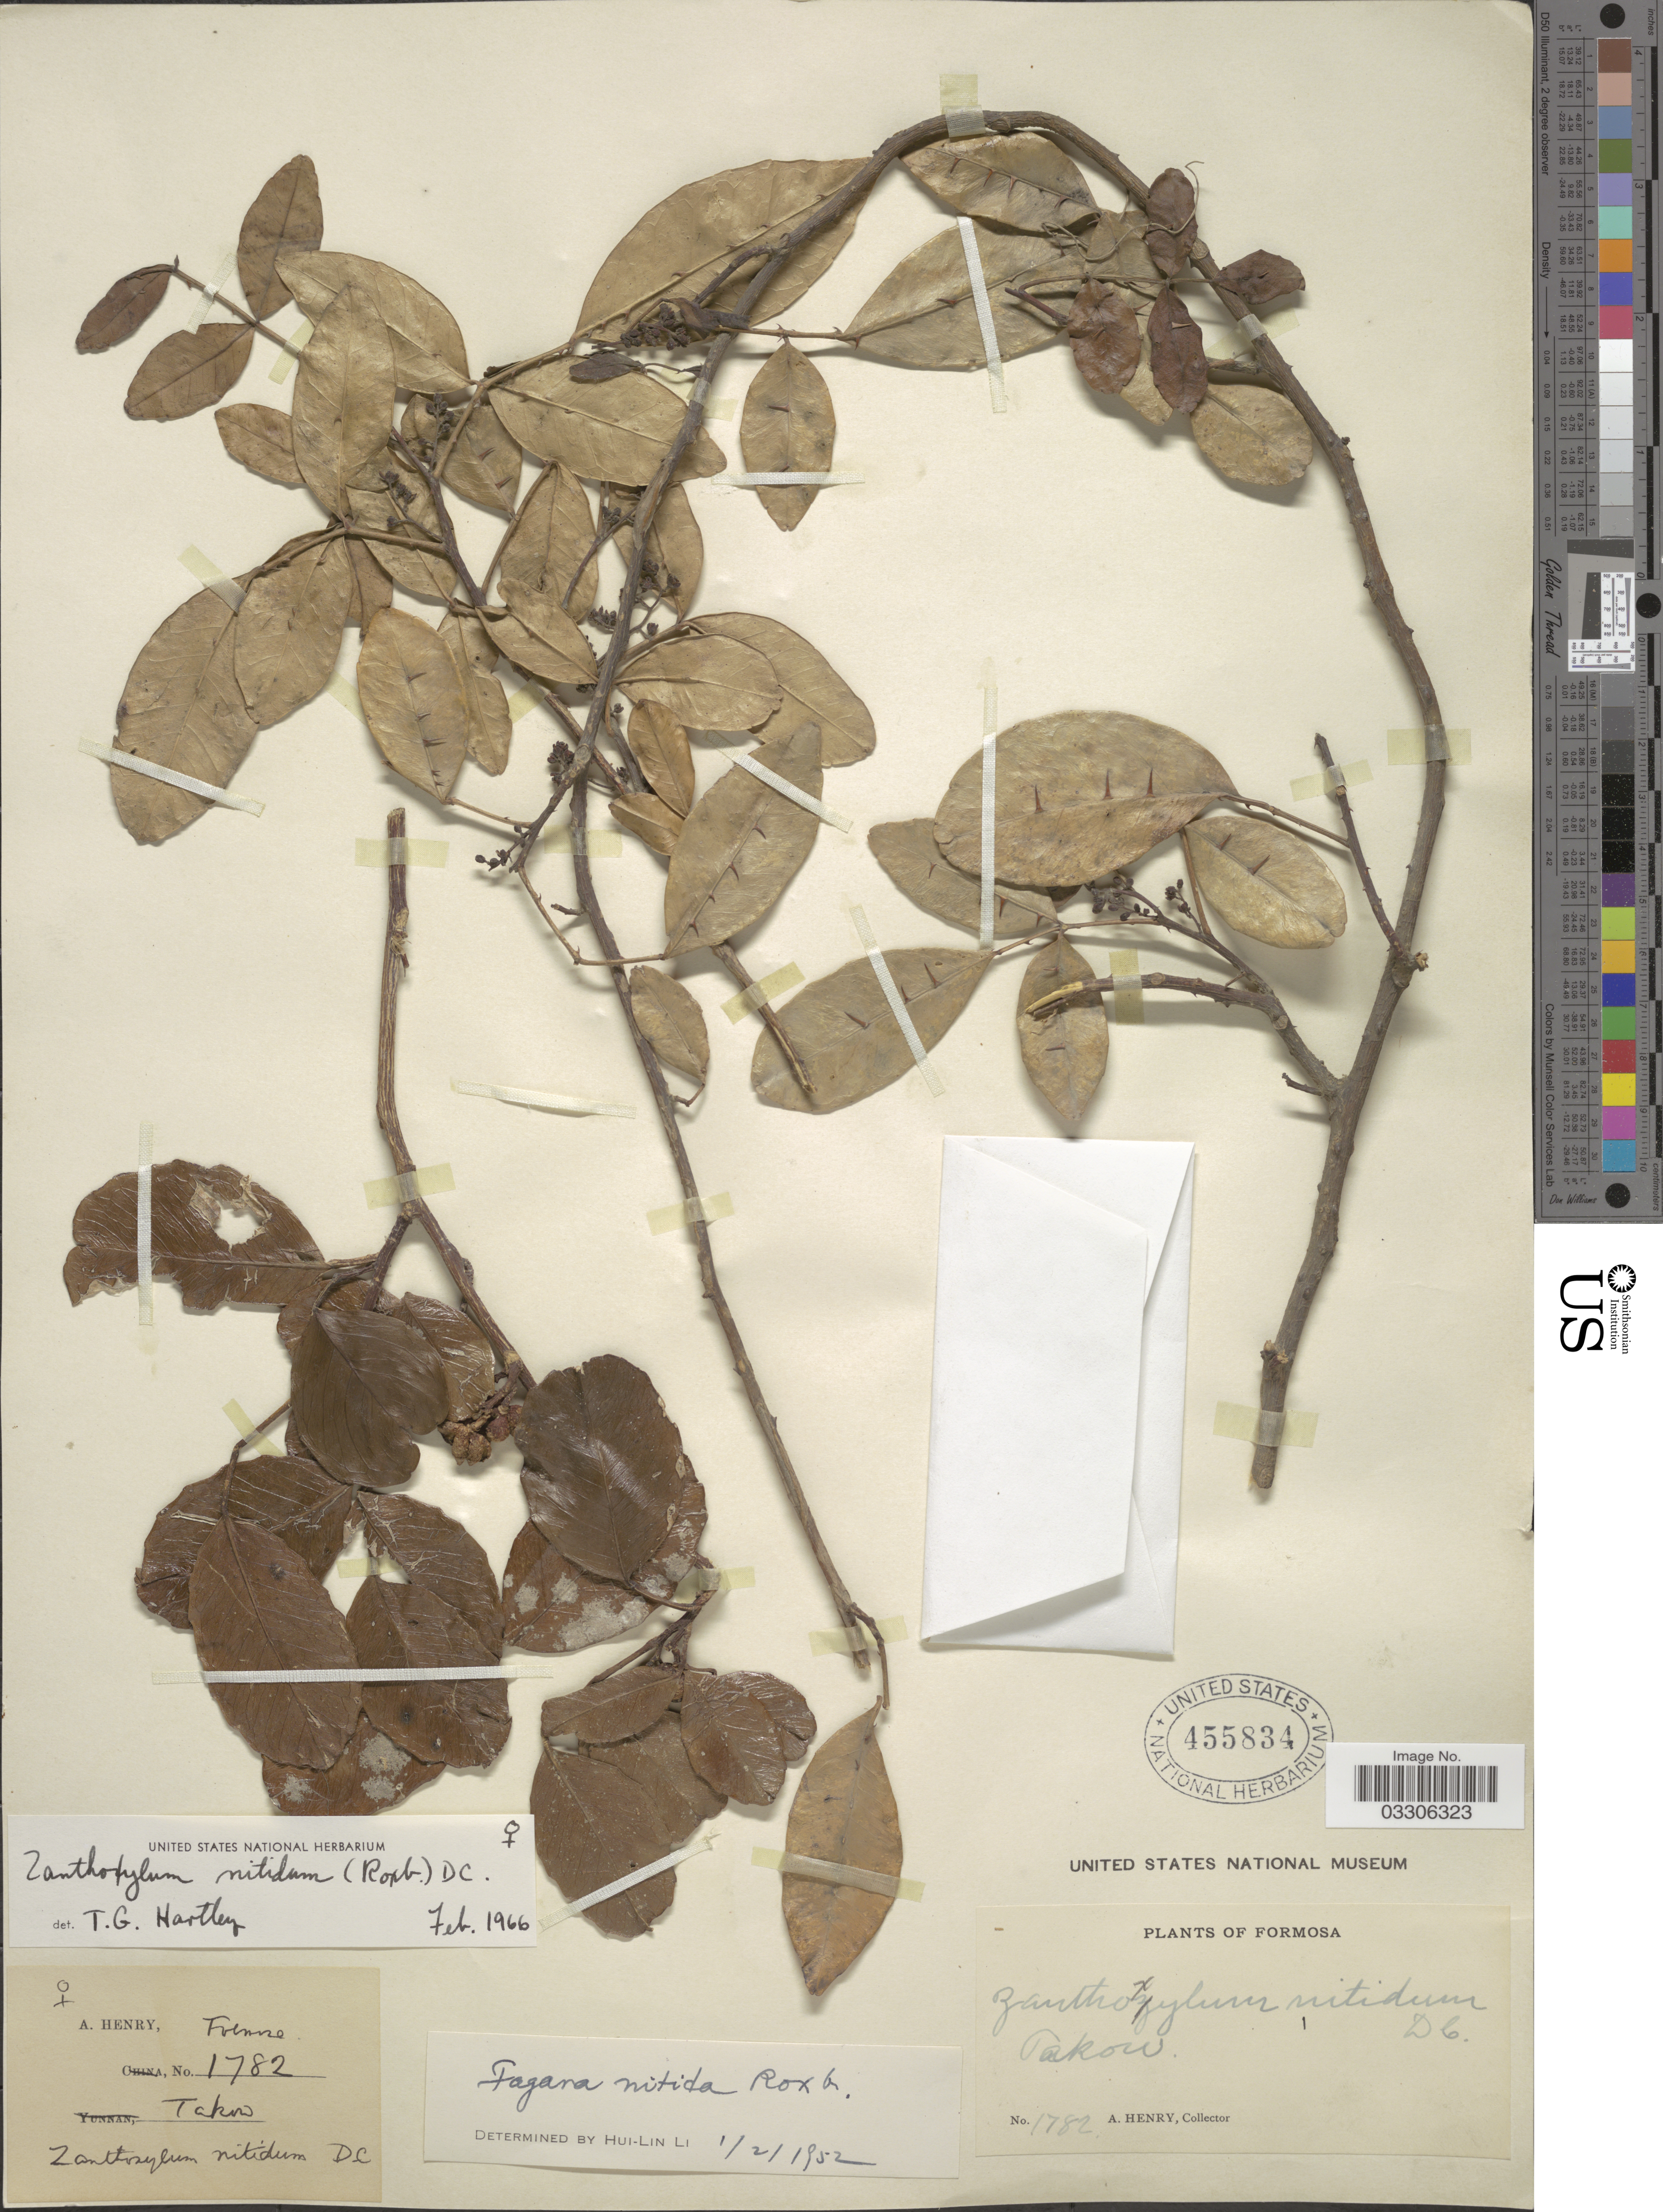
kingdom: Plantae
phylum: Tracheophyta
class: Magnoliopsida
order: Sapindales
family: Rutaceae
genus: Zanthoxylum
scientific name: Zanthoxylum nitidum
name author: Bunge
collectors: A. Henry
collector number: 1782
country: Taiwan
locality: Formosa. Takow.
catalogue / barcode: US 455834